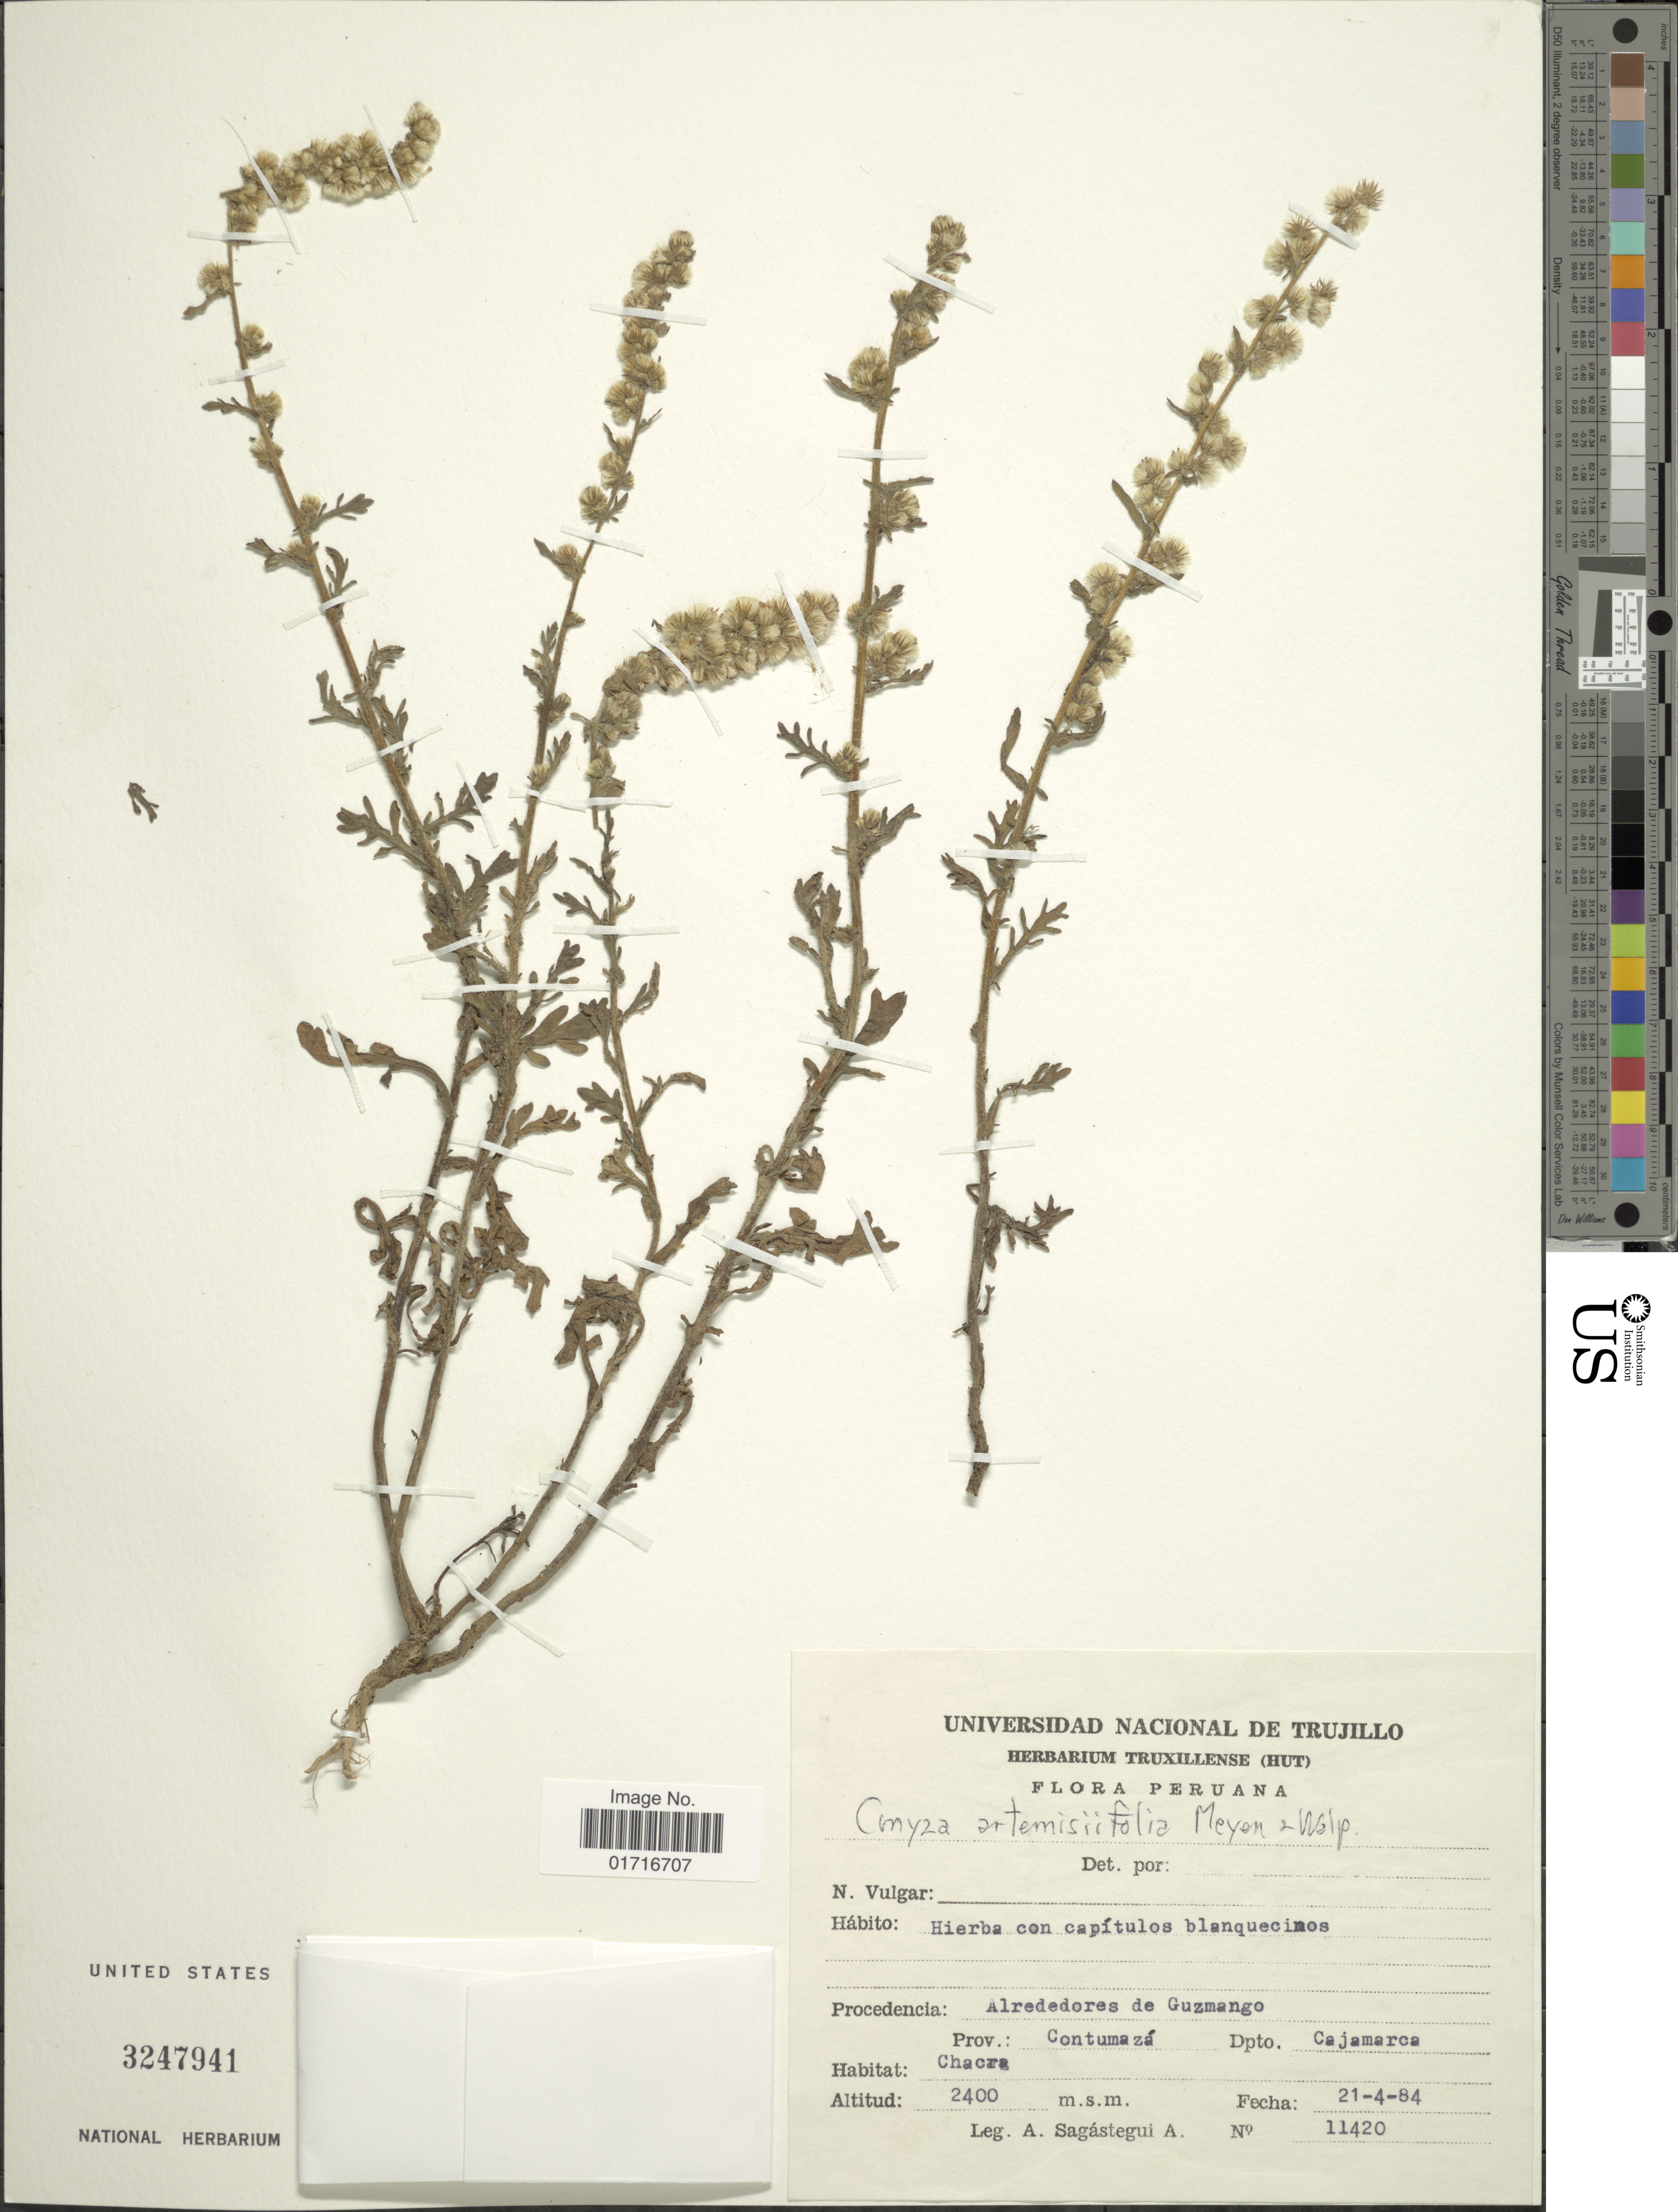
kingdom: Plantae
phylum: Tracheophyta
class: Magnoliopsida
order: Asterales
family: Asteraceae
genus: Conyza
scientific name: Conyza artemisifolia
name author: Meyen & Walp.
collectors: A. Sagástegui A.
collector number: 11420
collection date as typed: Transcribed d/m/y: 21/4/84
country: Peru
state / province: Cajamarca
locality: Alrededores de Guzmango, Prov.: Contumaza, Dpto. Cajamarca. Chacre.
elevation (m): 2400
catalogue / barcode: US 3247941